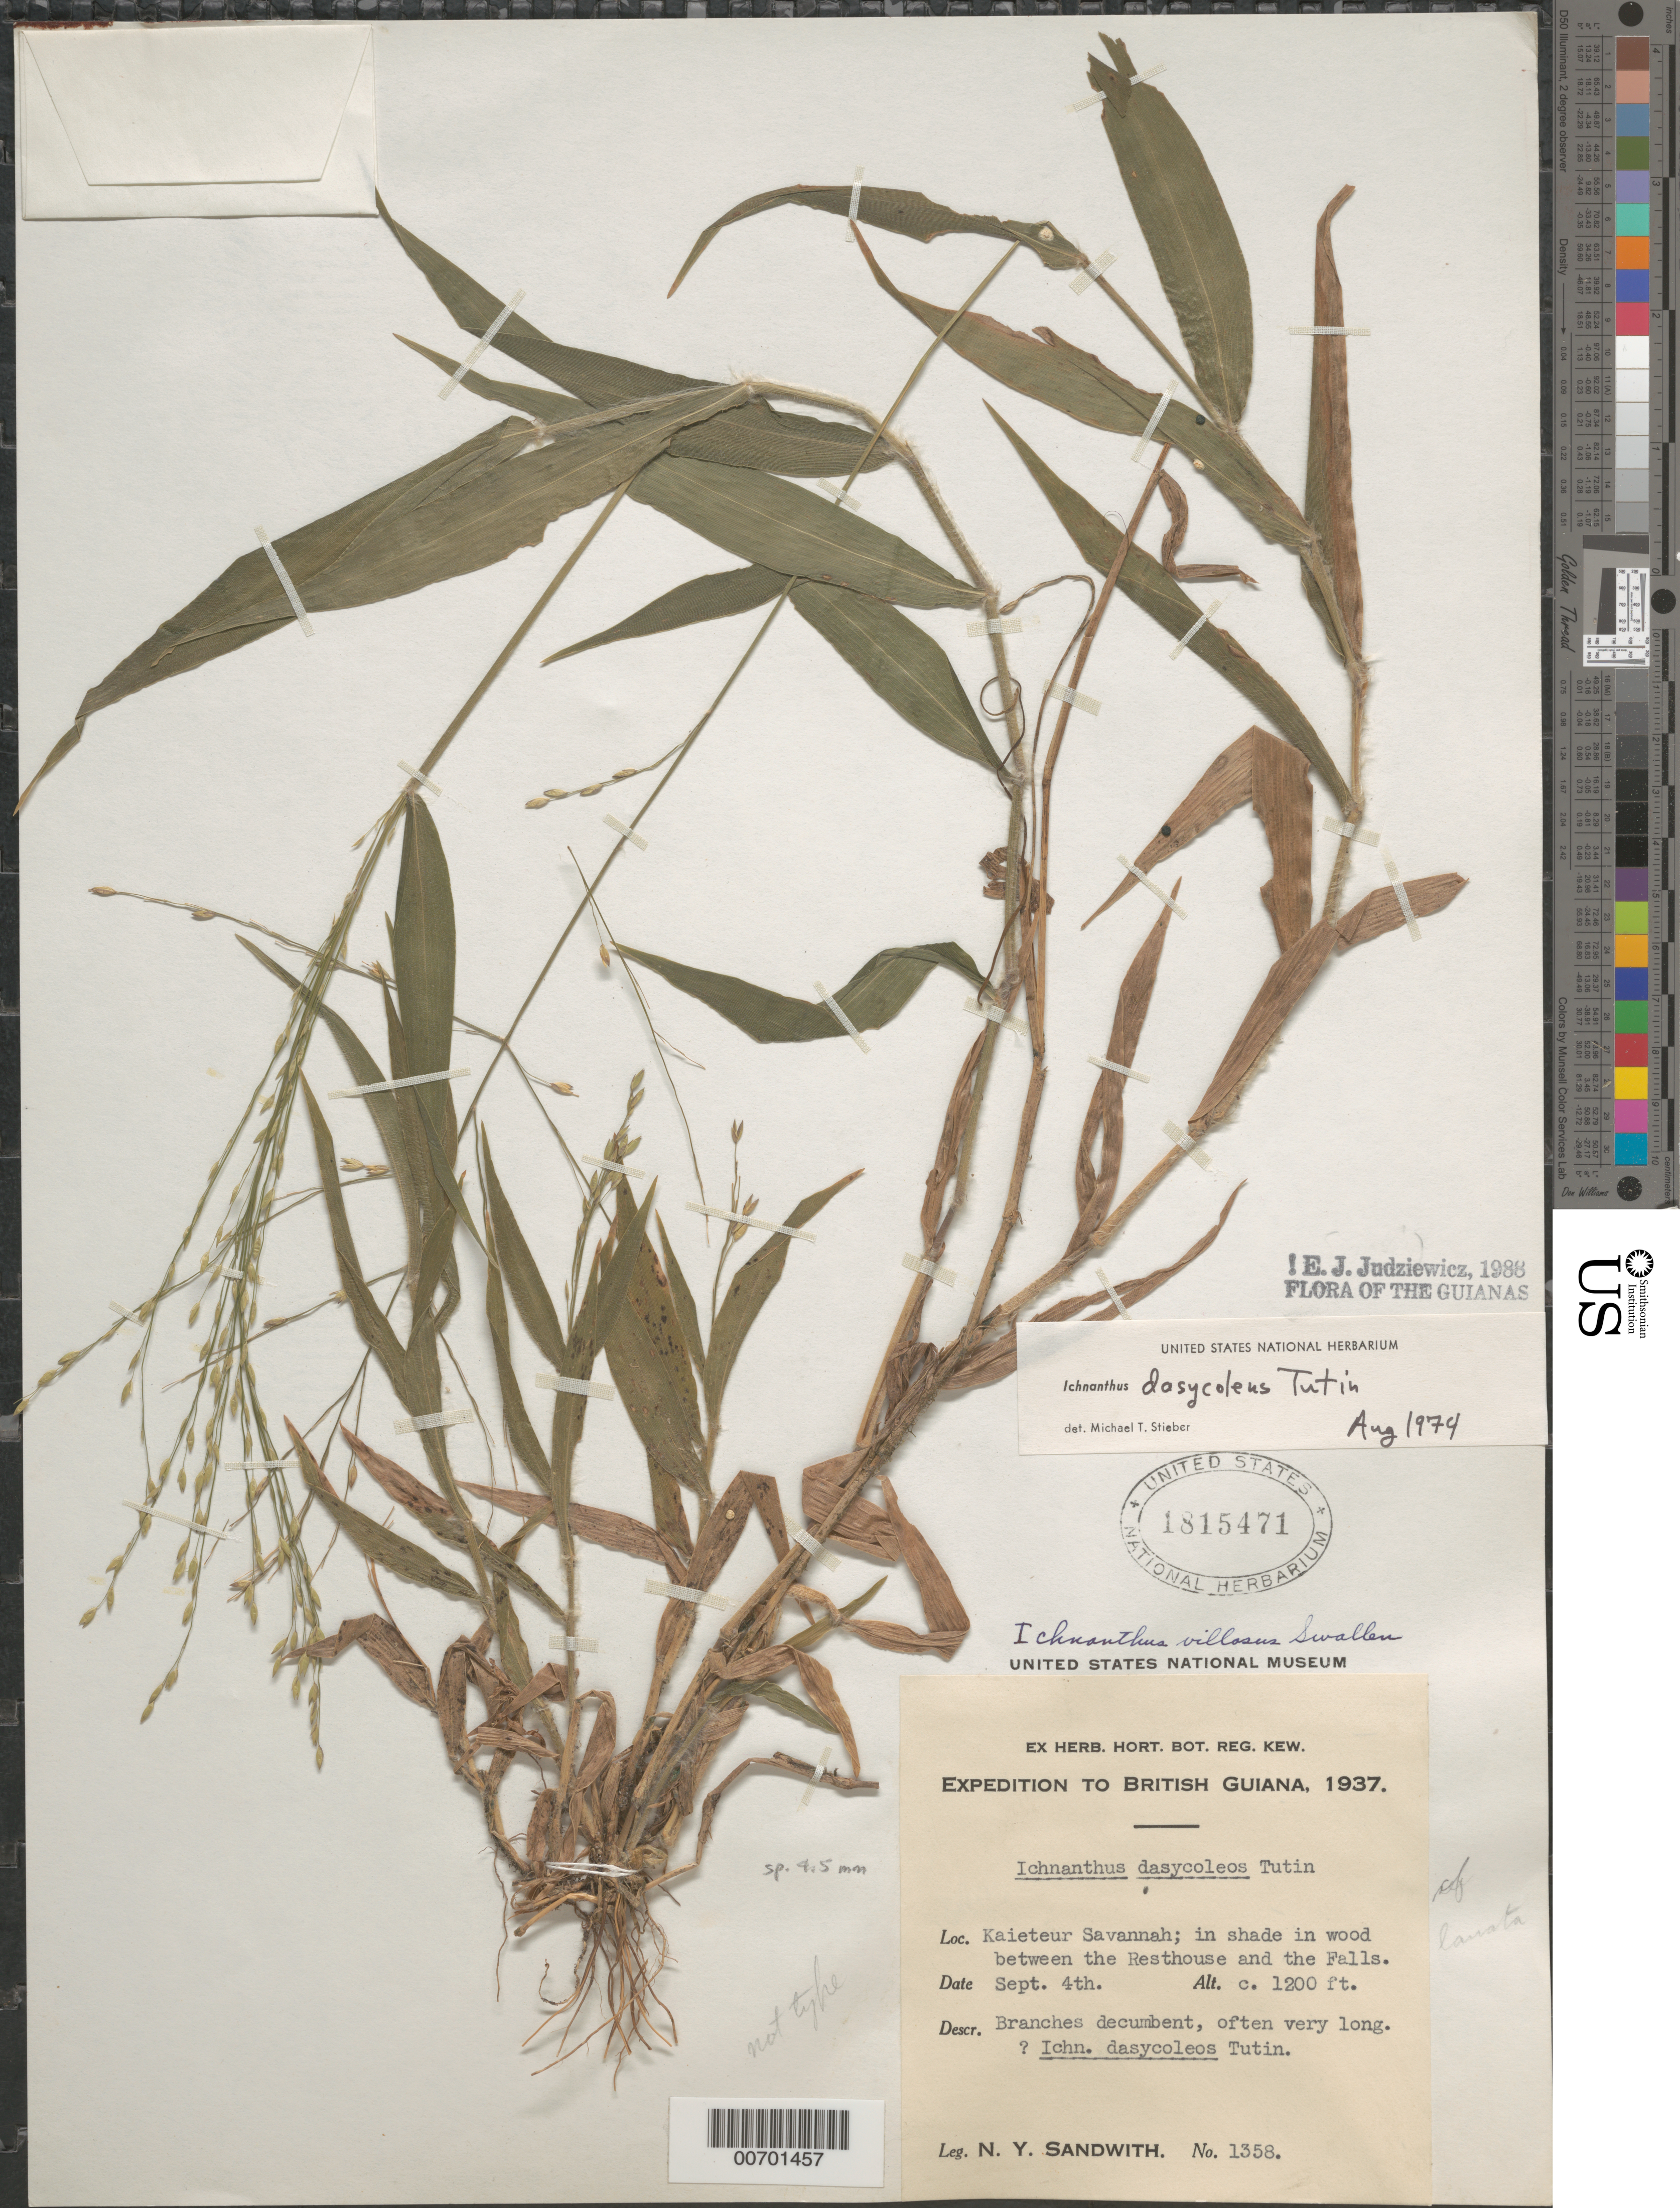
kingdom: Plantae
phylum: Tracheophyta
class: Liliopsida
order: Poales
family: Poaceae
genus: Ichnanthus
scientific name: Ichnanthus dasycoleus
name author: Tutin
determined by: Stieber, M. T.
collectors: N. Y. Sandwith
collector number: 1358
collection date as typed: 4-Sep-37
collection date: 1937-09-04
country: Guyana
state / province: Potaro-Siparuni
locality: Kaieteur Savanna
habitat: Shade in wood between the Resthouse and the falls.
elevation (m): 366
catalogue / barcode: US 1815471